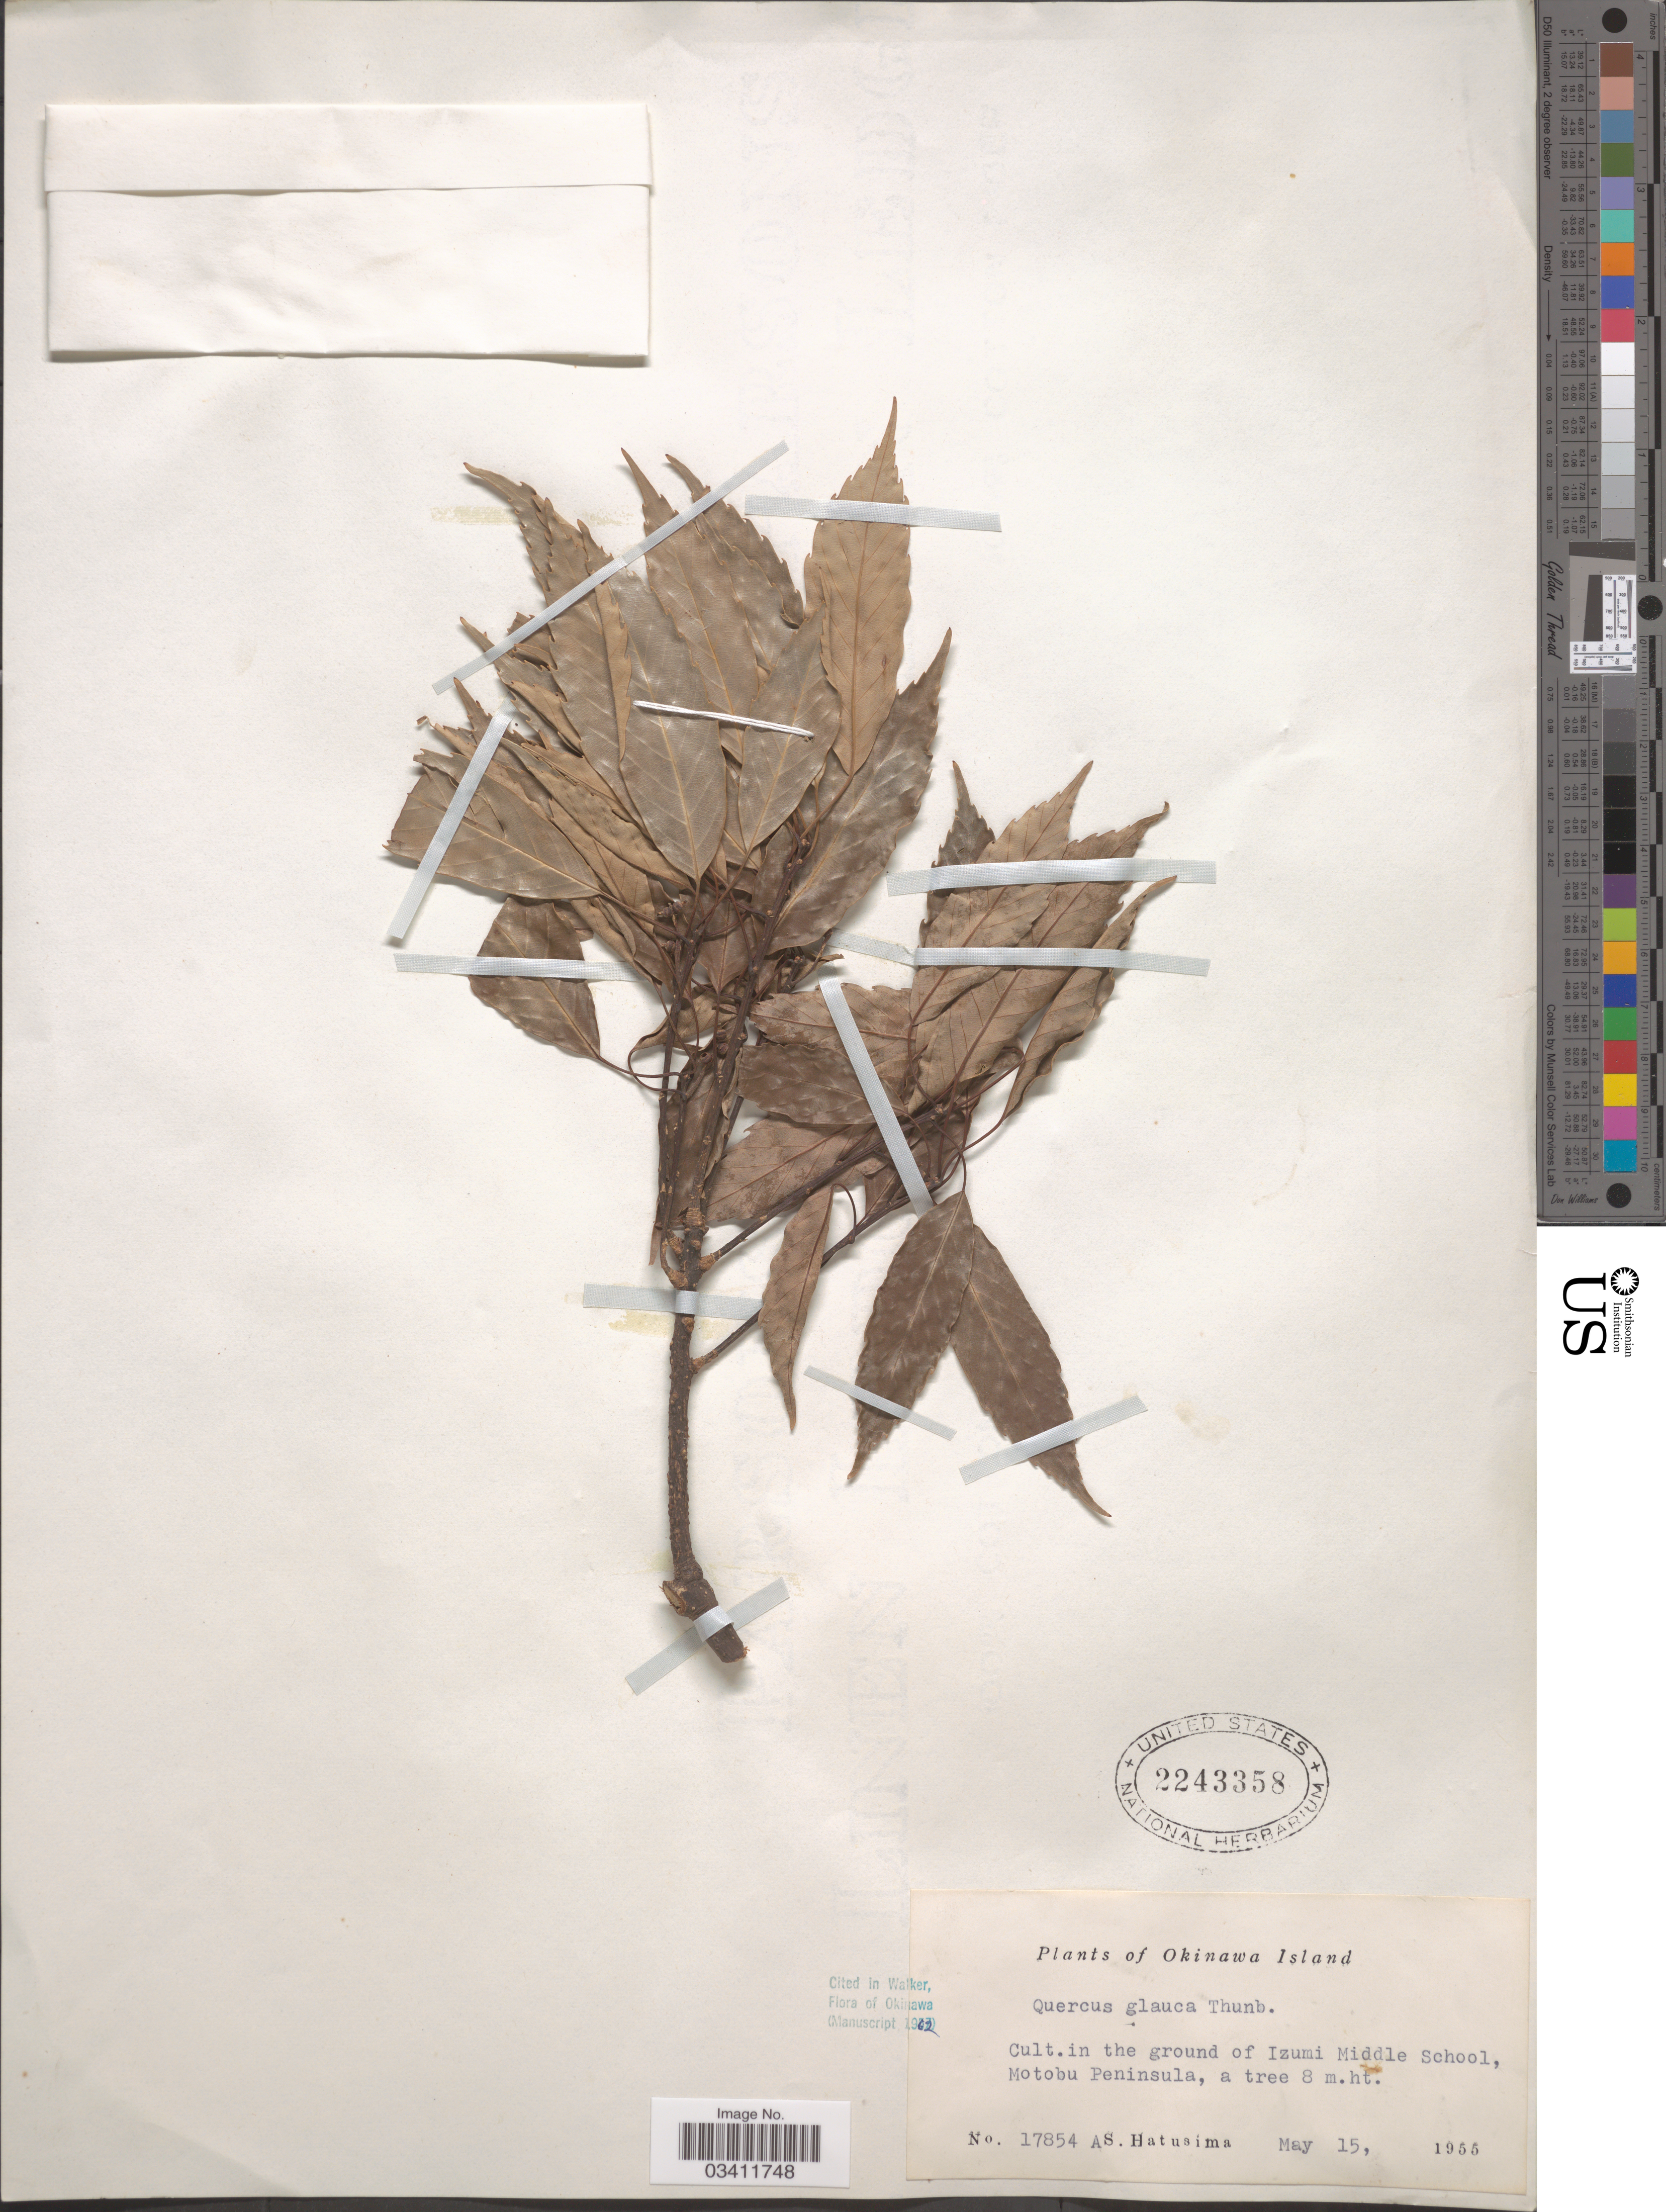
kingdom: Plantae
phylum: Tracheophyta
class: Magnoliopsida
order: Fagales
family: Fagaceae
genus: Quercus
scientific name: Quercus glauca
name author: Thunb.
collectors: S. Hatusima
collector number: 17854A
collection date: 1955-05-15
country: Japan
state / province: Okinawa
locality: In the ground of Izumi Middle School, Motobu Peninsula.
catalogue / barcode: US 2243358